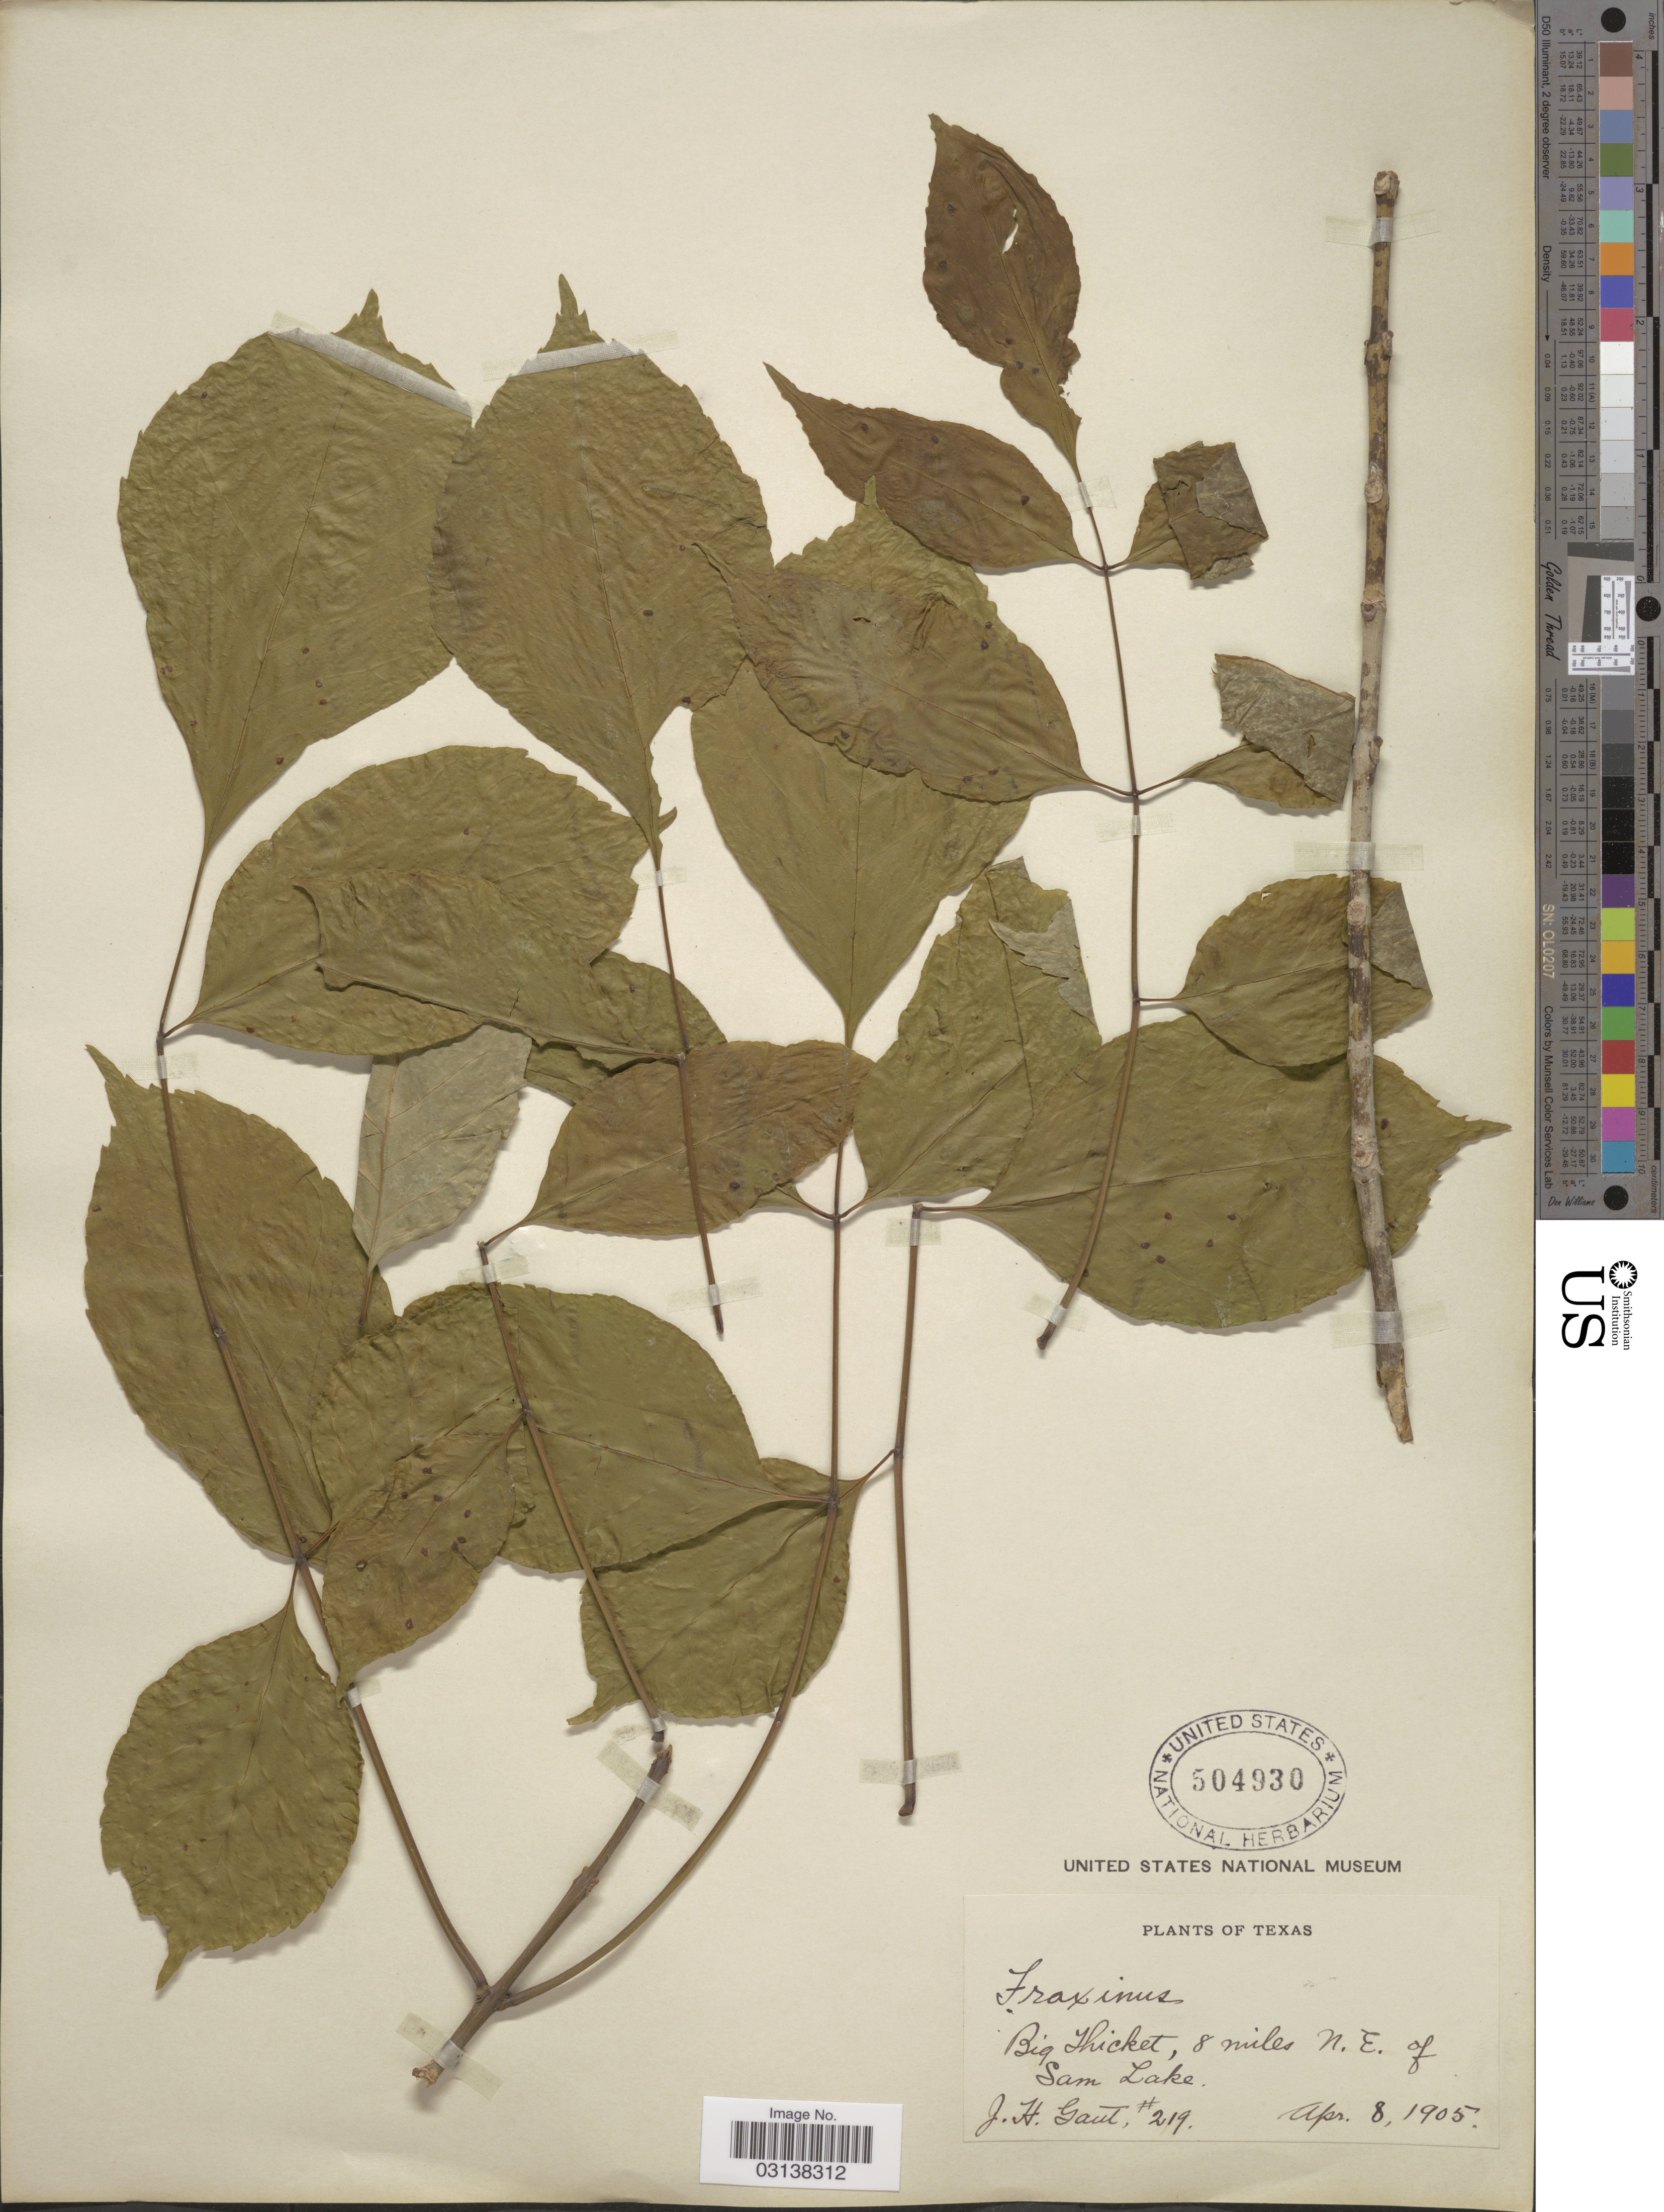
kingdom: Plantae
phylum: Tracheophyta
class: Magnoliopsida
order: Lamiales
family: Oleaceae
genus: Fraxinus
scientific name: Fraxinus americana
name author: L.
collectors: J. Gaut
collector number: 219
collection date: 1905-04-08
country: United States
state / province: Texas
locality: Big Thicket, 8 miles N.E. of Sam Lake.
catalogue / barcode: US 504930